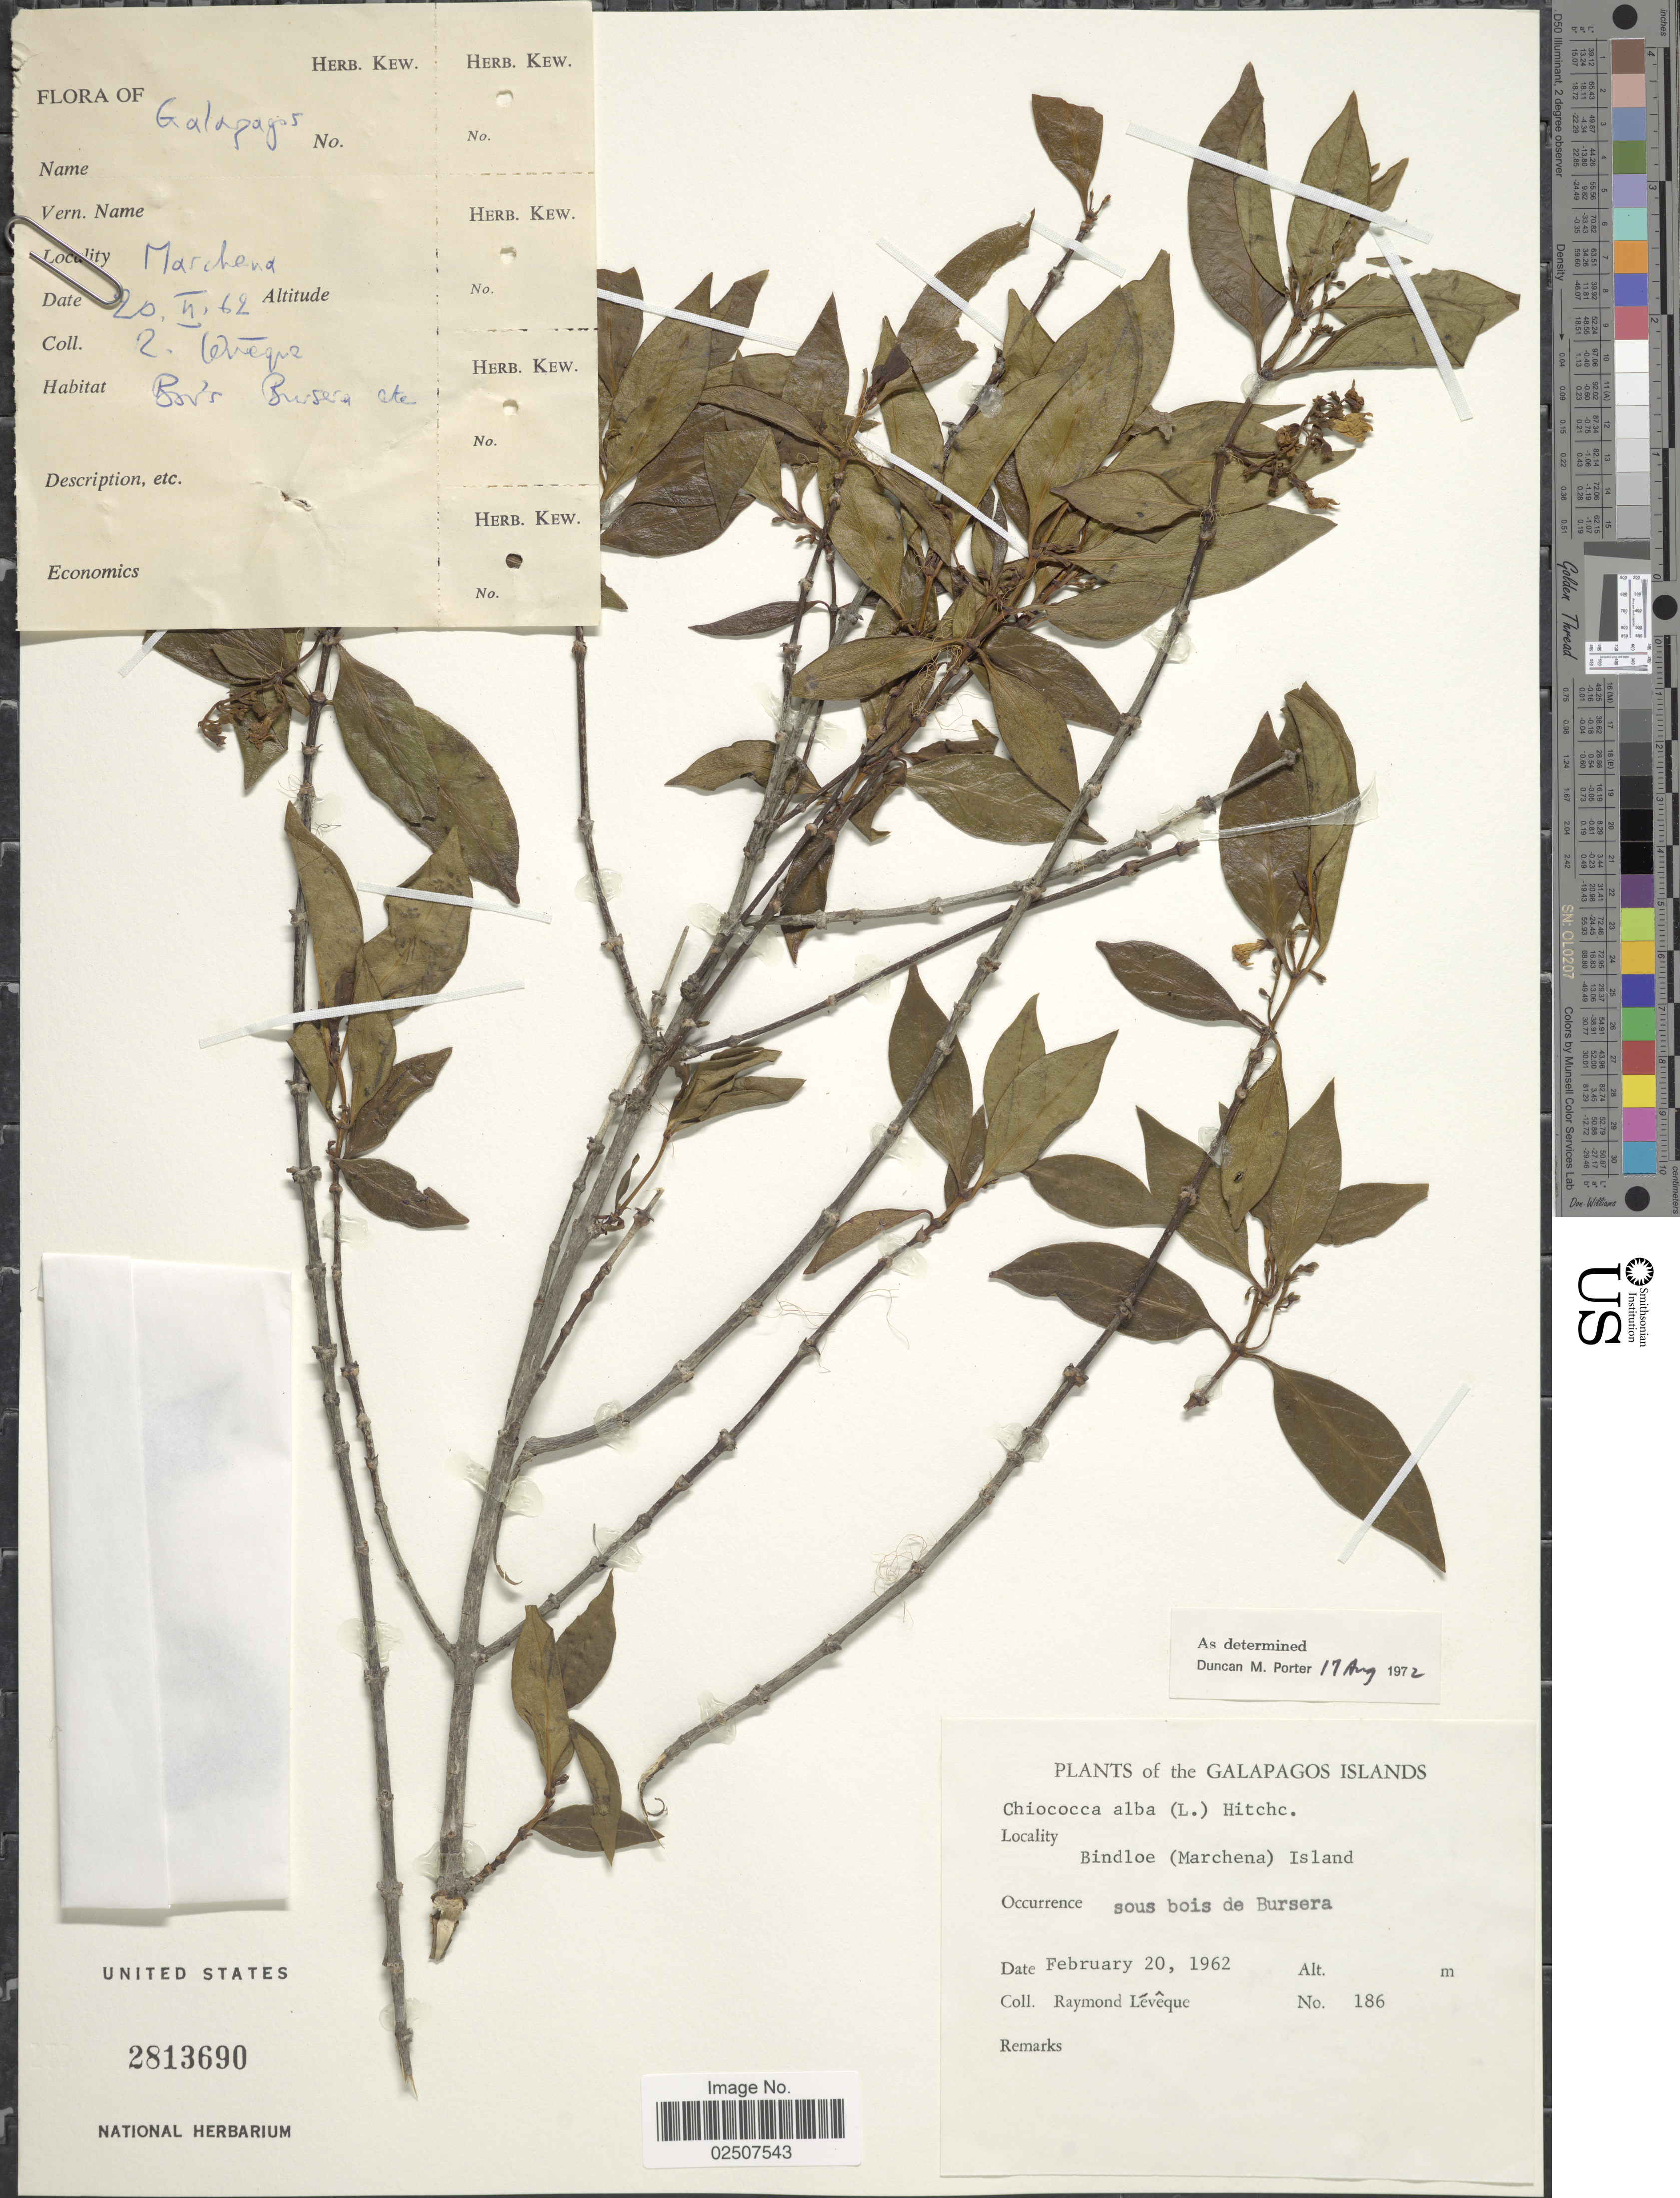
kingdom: Plantae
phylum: Tracheophyta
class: Magnoliopsida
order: Gentianales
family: Rubiaceae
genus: Chiococca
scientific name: Chiococca alba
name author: (L.) Hitchc.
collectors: R. Lévêque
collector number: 186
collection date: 1962-02-20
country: Ecuador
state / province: Colón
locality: Galapagos Islands. Bindloe (Marchena) Island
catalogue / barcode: US 2813690